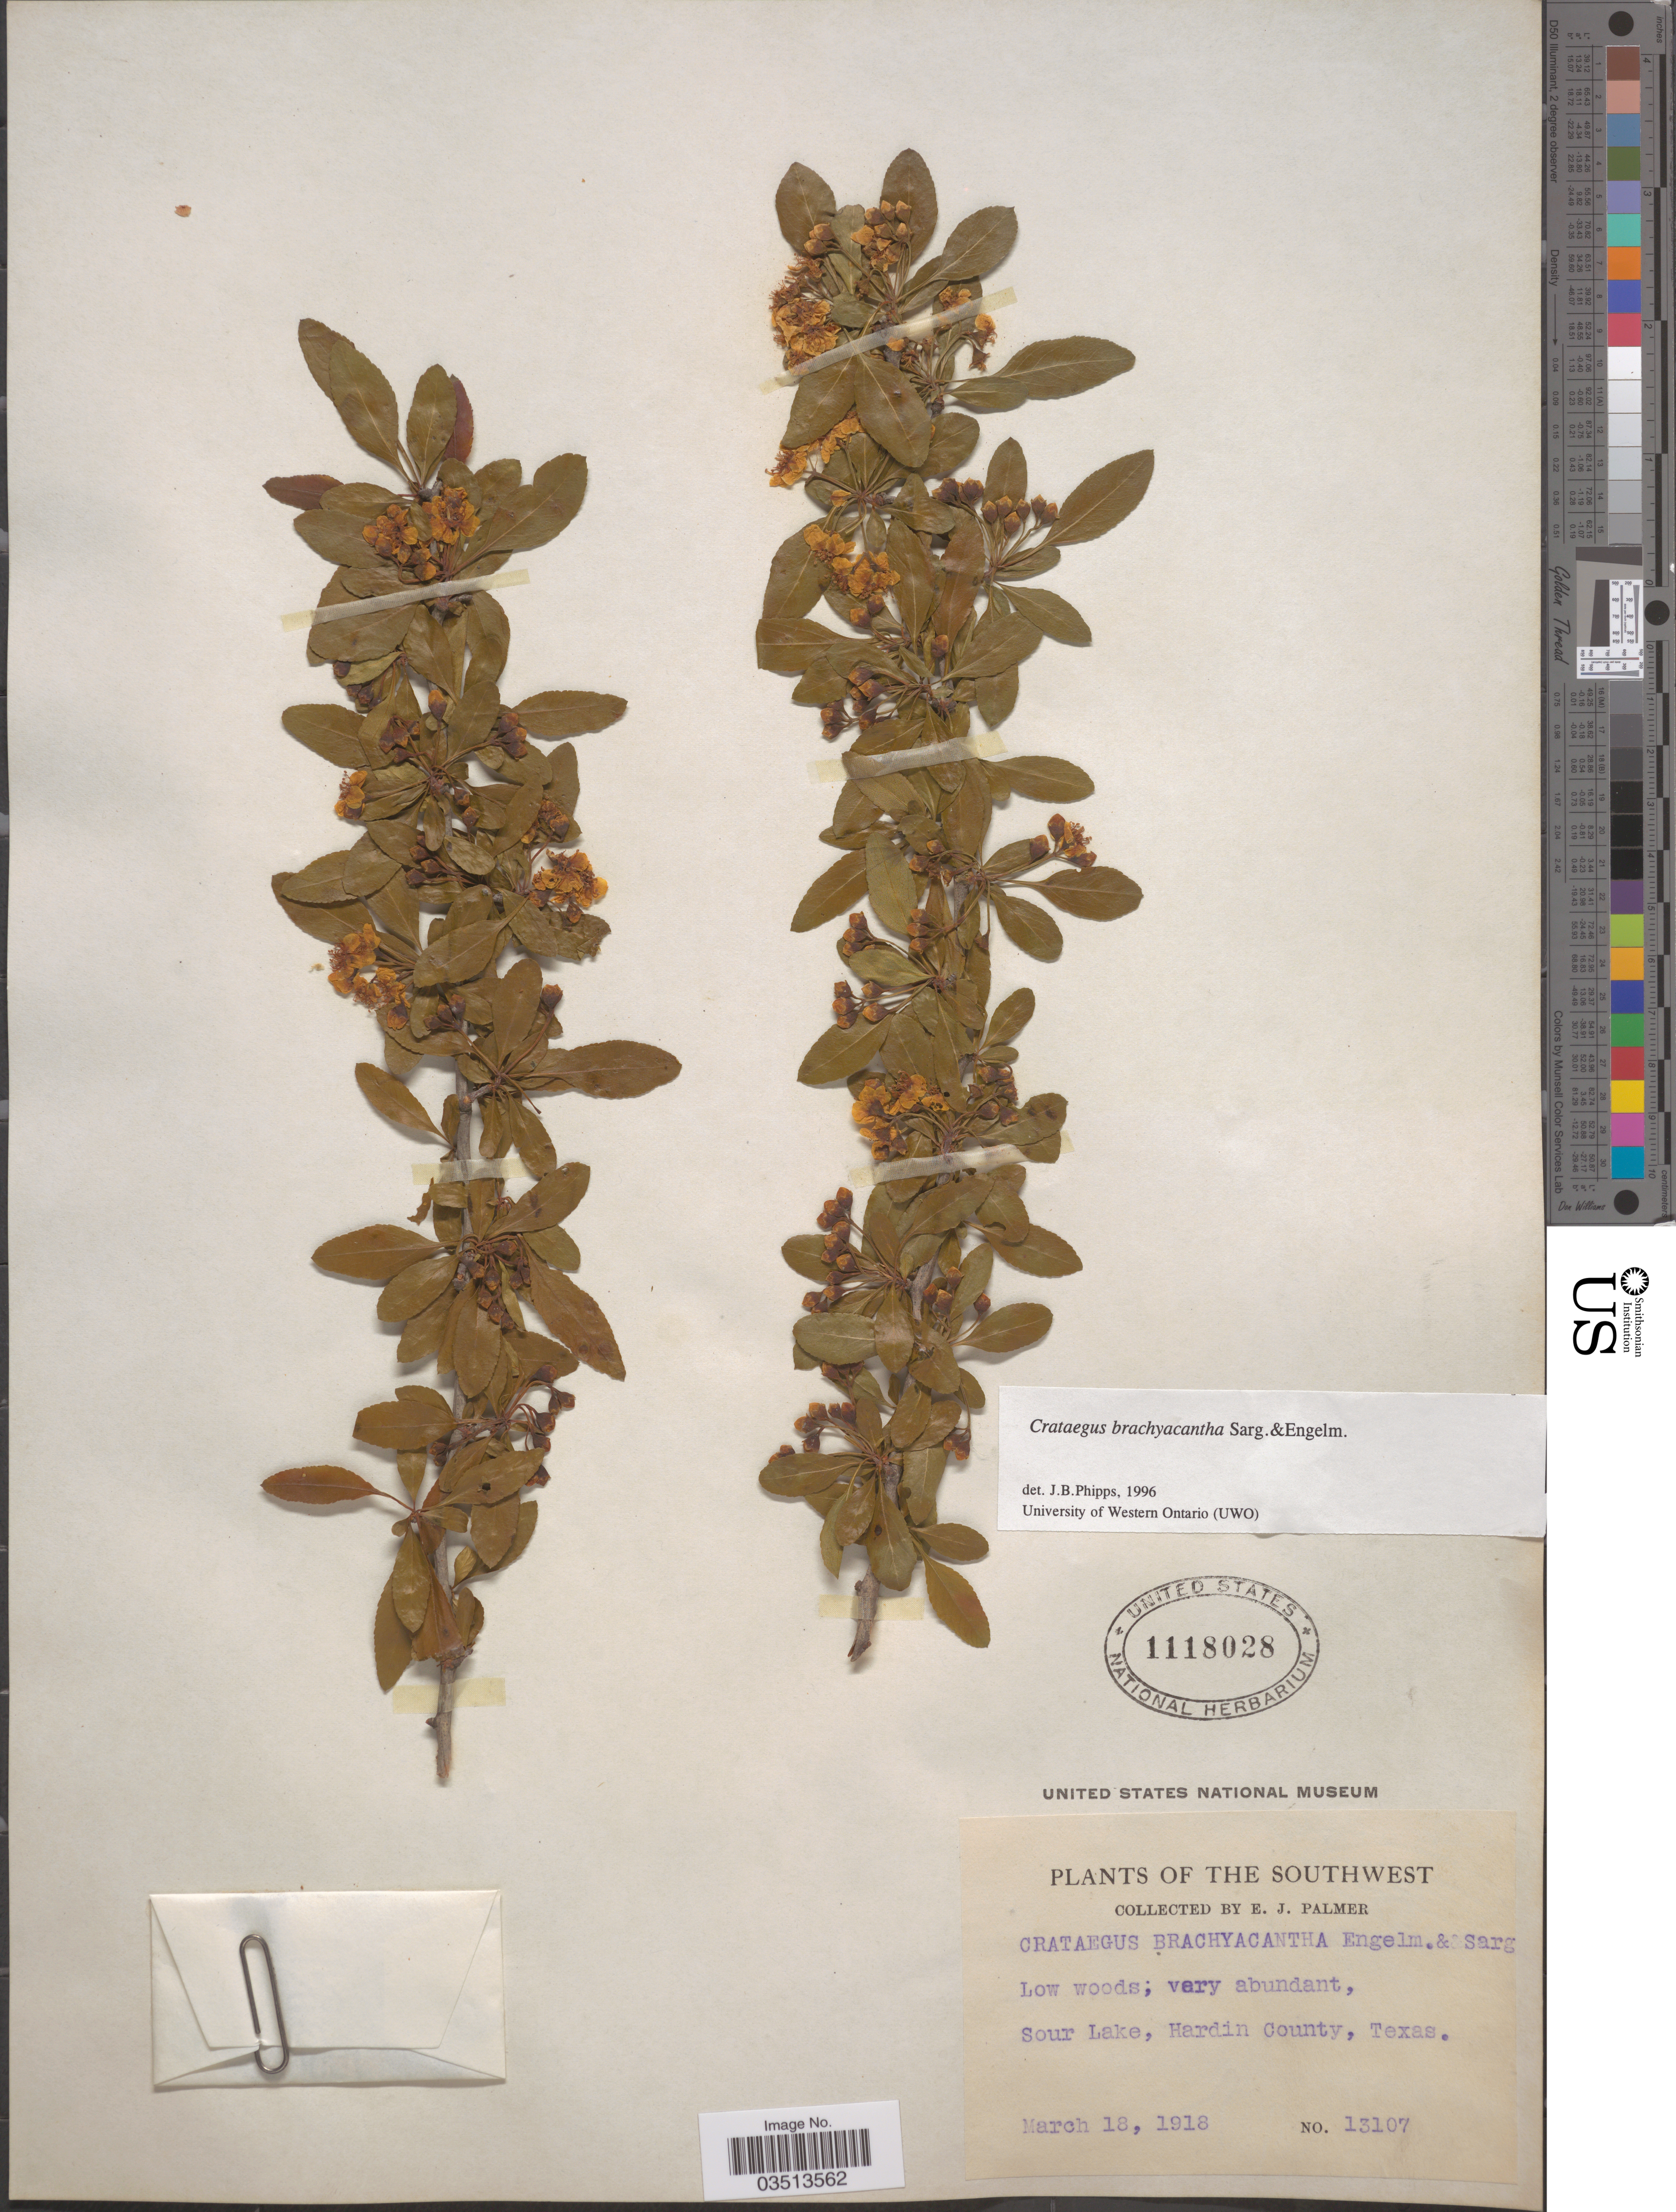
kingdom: Plantae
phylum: Tracheophyta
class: Magnoliopsida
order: Rosales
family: Rosaceae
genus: Crataegus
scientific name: Crataegus brachyacantha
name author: Sarg. & Engelm.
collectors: E. J. Palmer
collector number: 13107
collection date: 1918-03-18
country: United States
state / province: Texas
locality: Southwest. Sour Lake, Hardin County.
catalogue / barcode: US 1118028